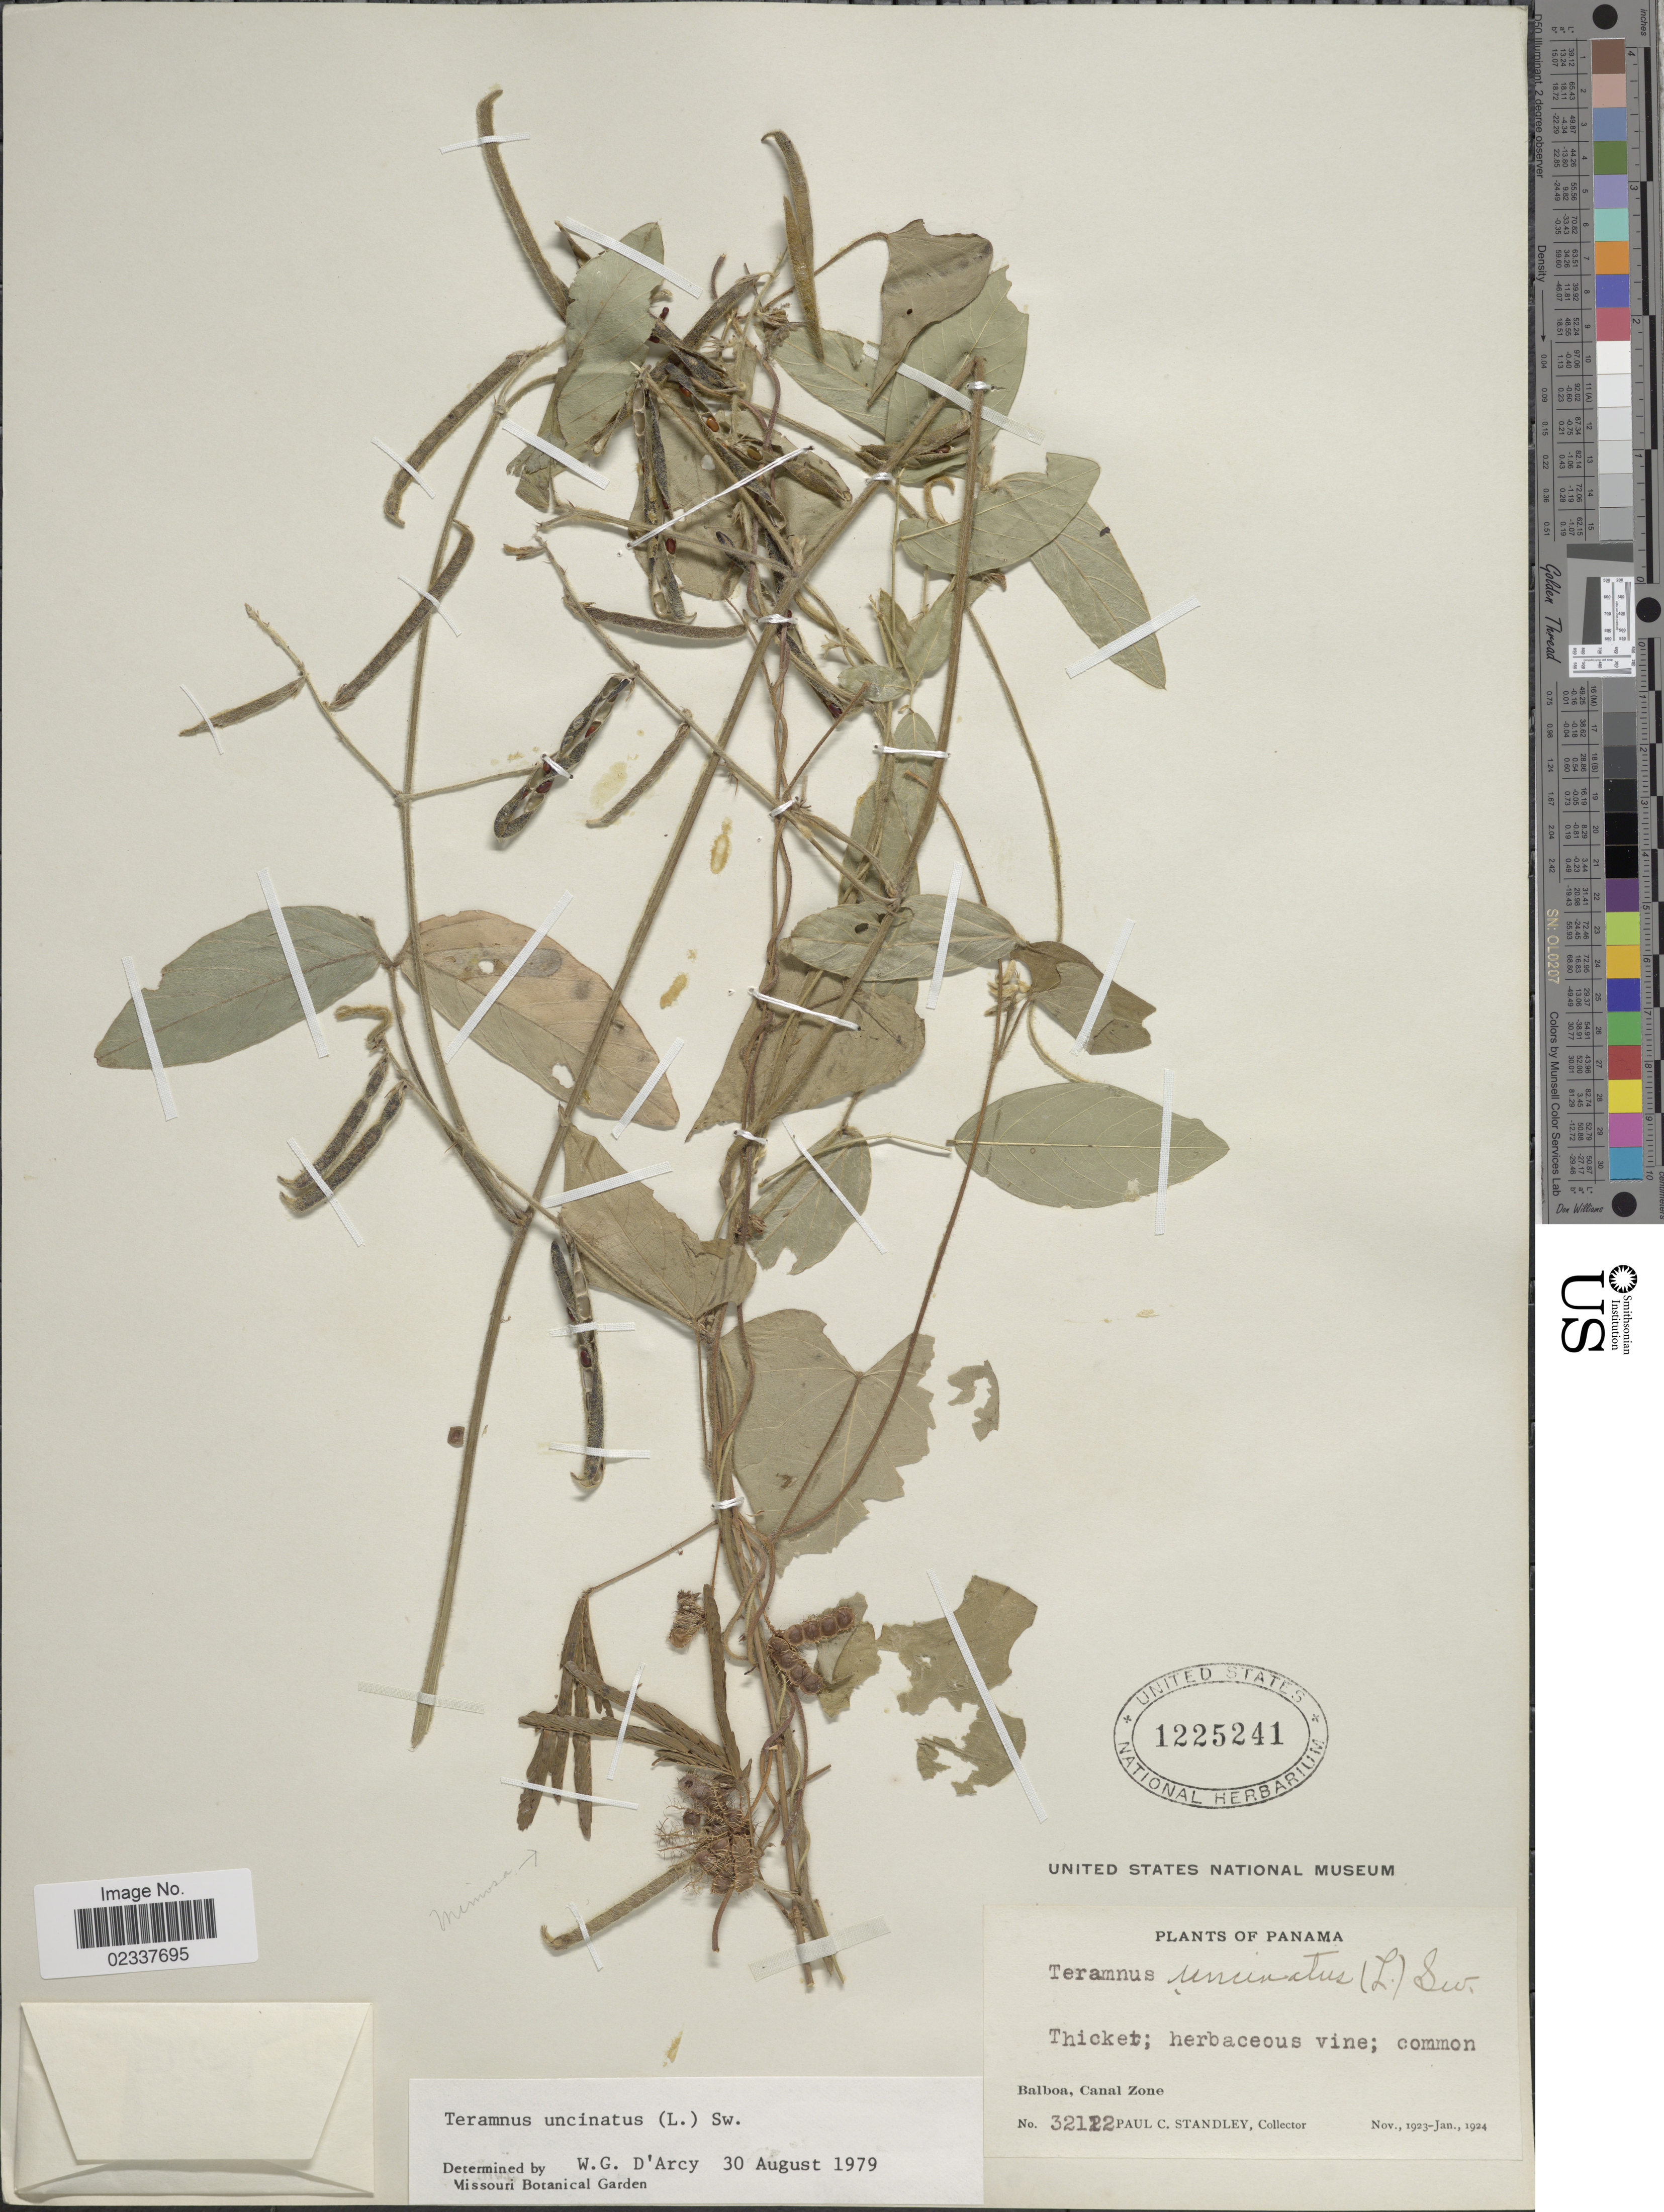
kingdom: Plantae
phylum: Tracheophyta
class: Magnoliopsida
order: Fabales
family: Fabaceae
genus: Teramnus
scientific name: Teramnus uncinatus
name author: (L.) Sw.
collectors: P. C. Standley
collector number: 32122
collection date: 1923-11/1924-01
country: Panama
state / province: Colón / Panamá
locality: Balboa, Canal Zone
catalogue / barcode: US 1225241